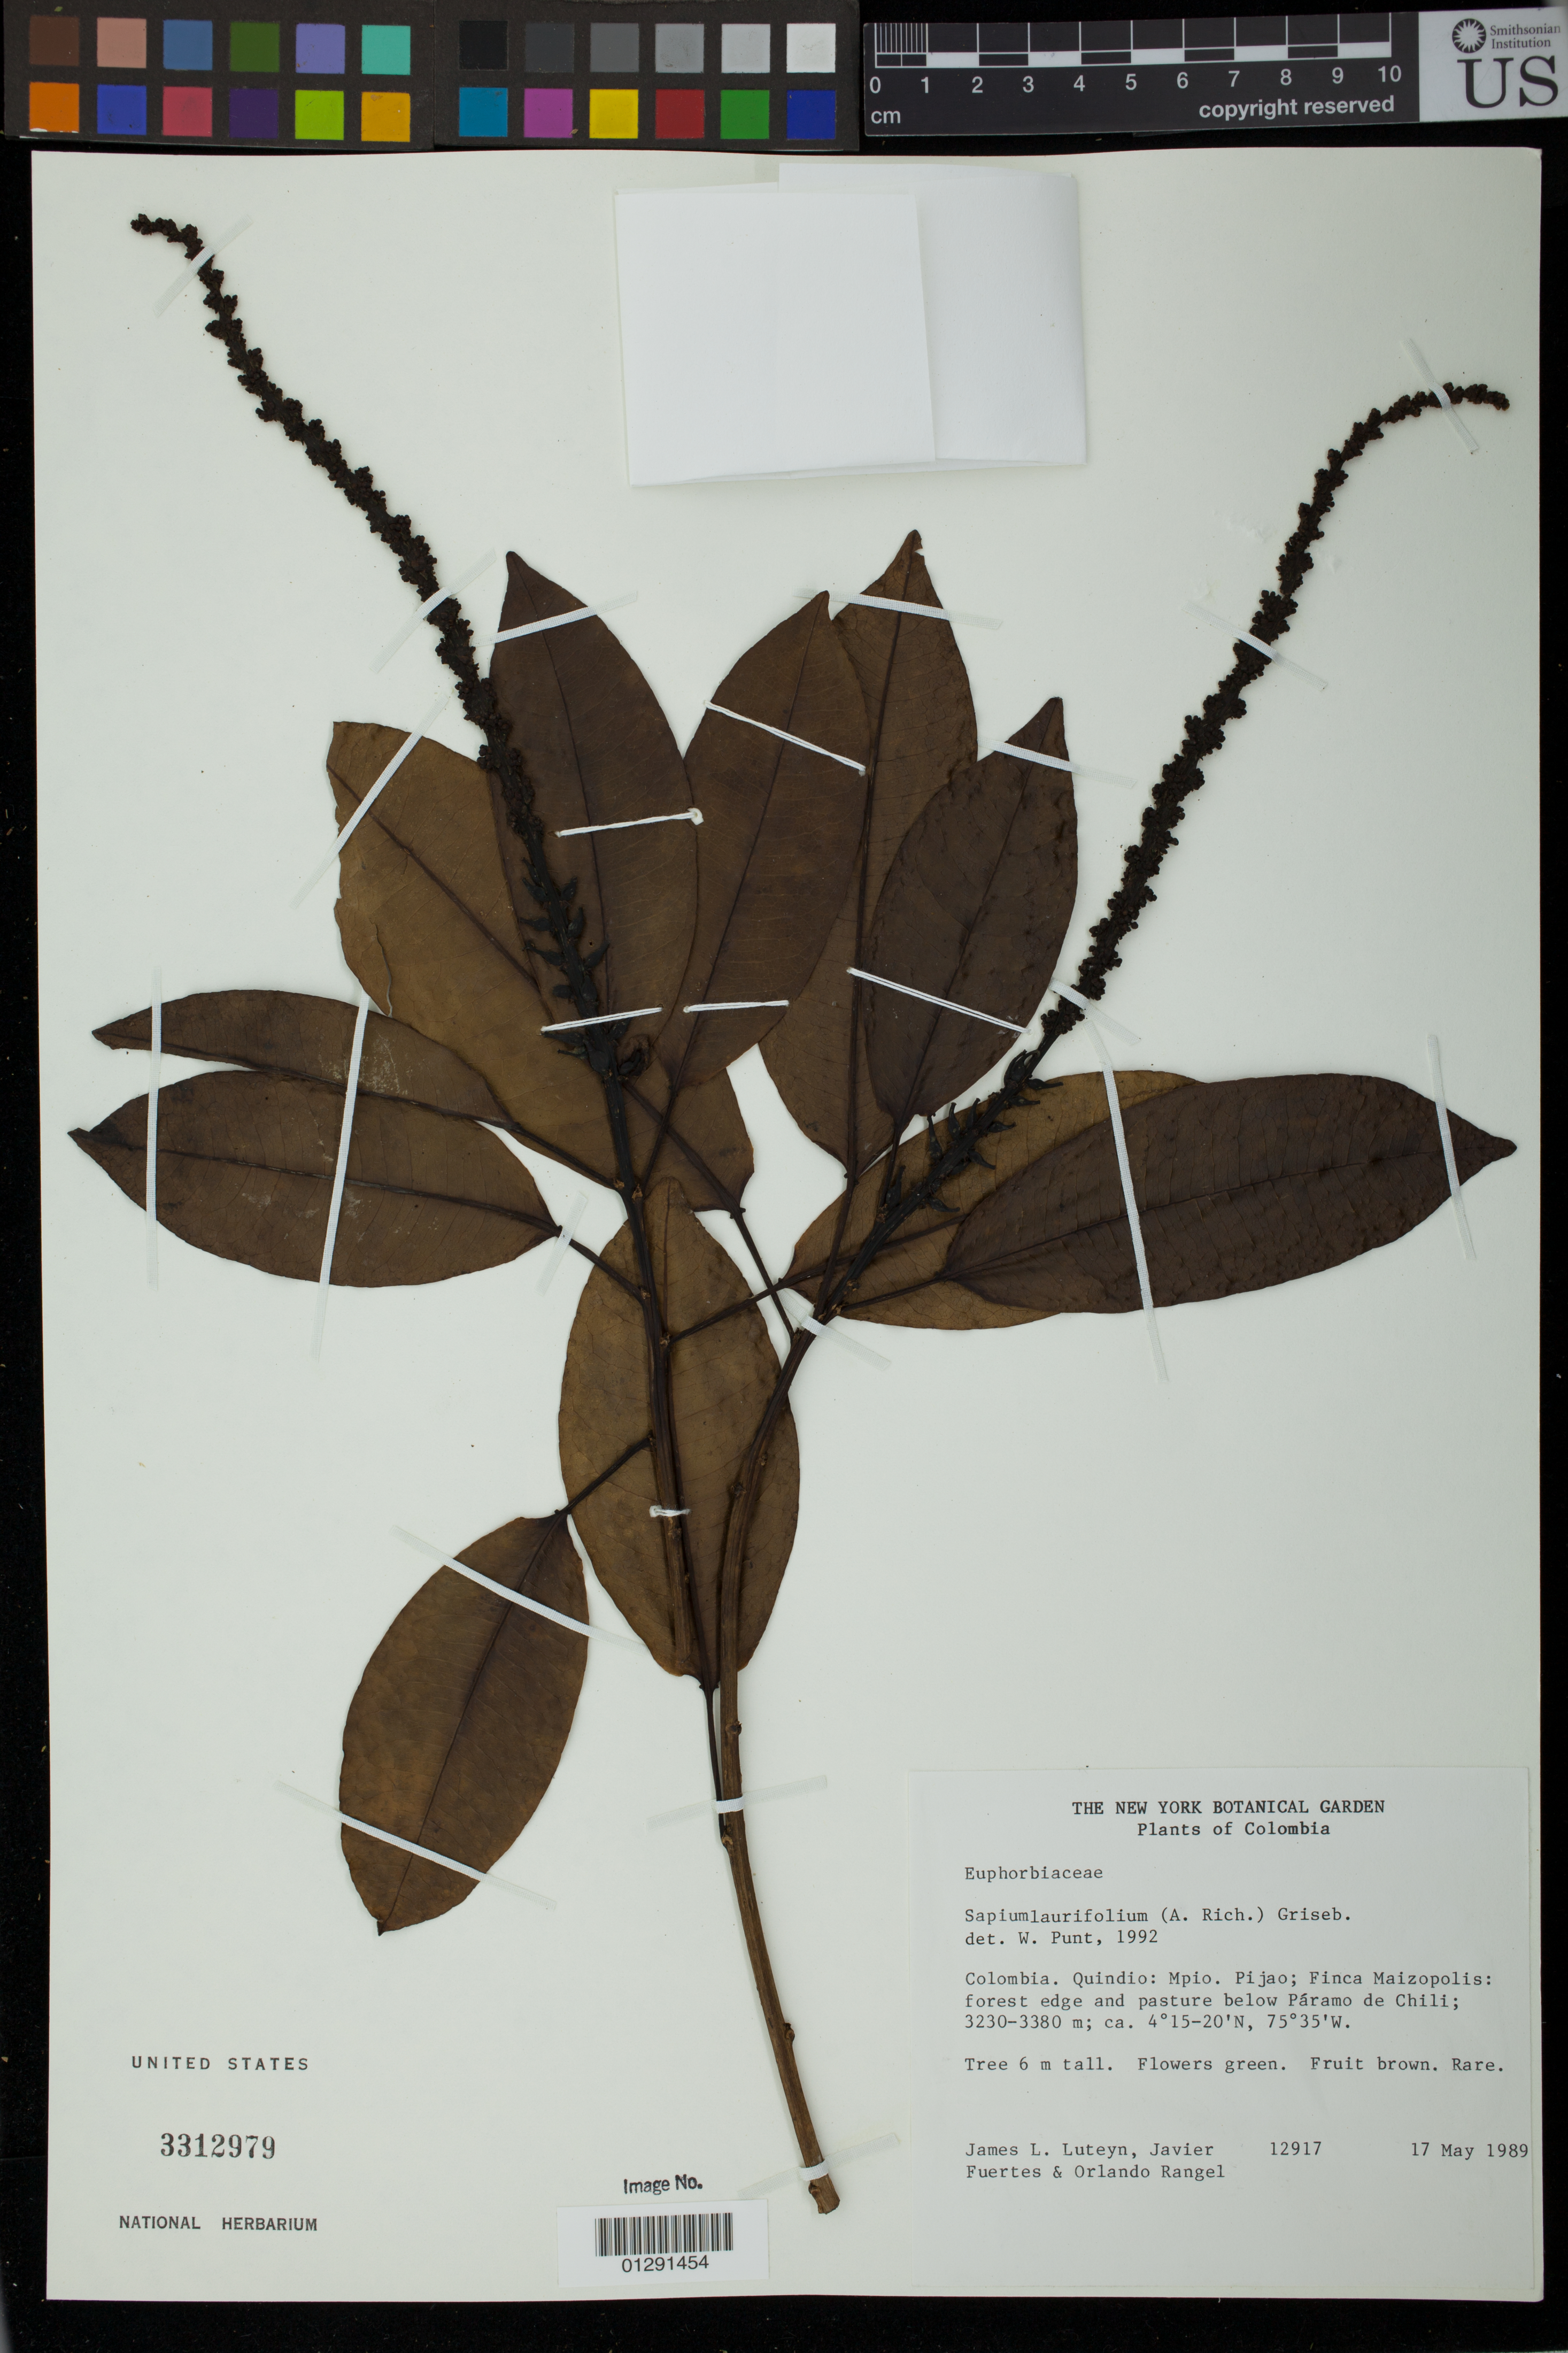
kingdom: Plantae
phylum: Tracheophyta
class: Magnoliopsida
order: Malpighiales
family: Euphorbiaceae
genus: Sapium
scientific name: Sapium lauriflorum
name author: (A. Rich.) Griseb.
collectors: J. L. Luteyn, J. Fuertes & O. Rangel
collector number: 12917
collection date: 1989-03-17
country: Colombia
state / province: Quindio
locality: Mpio; Finca Maizaopolis: forest edge and pasture below Padamo de Chili.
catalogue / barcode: US 3312979